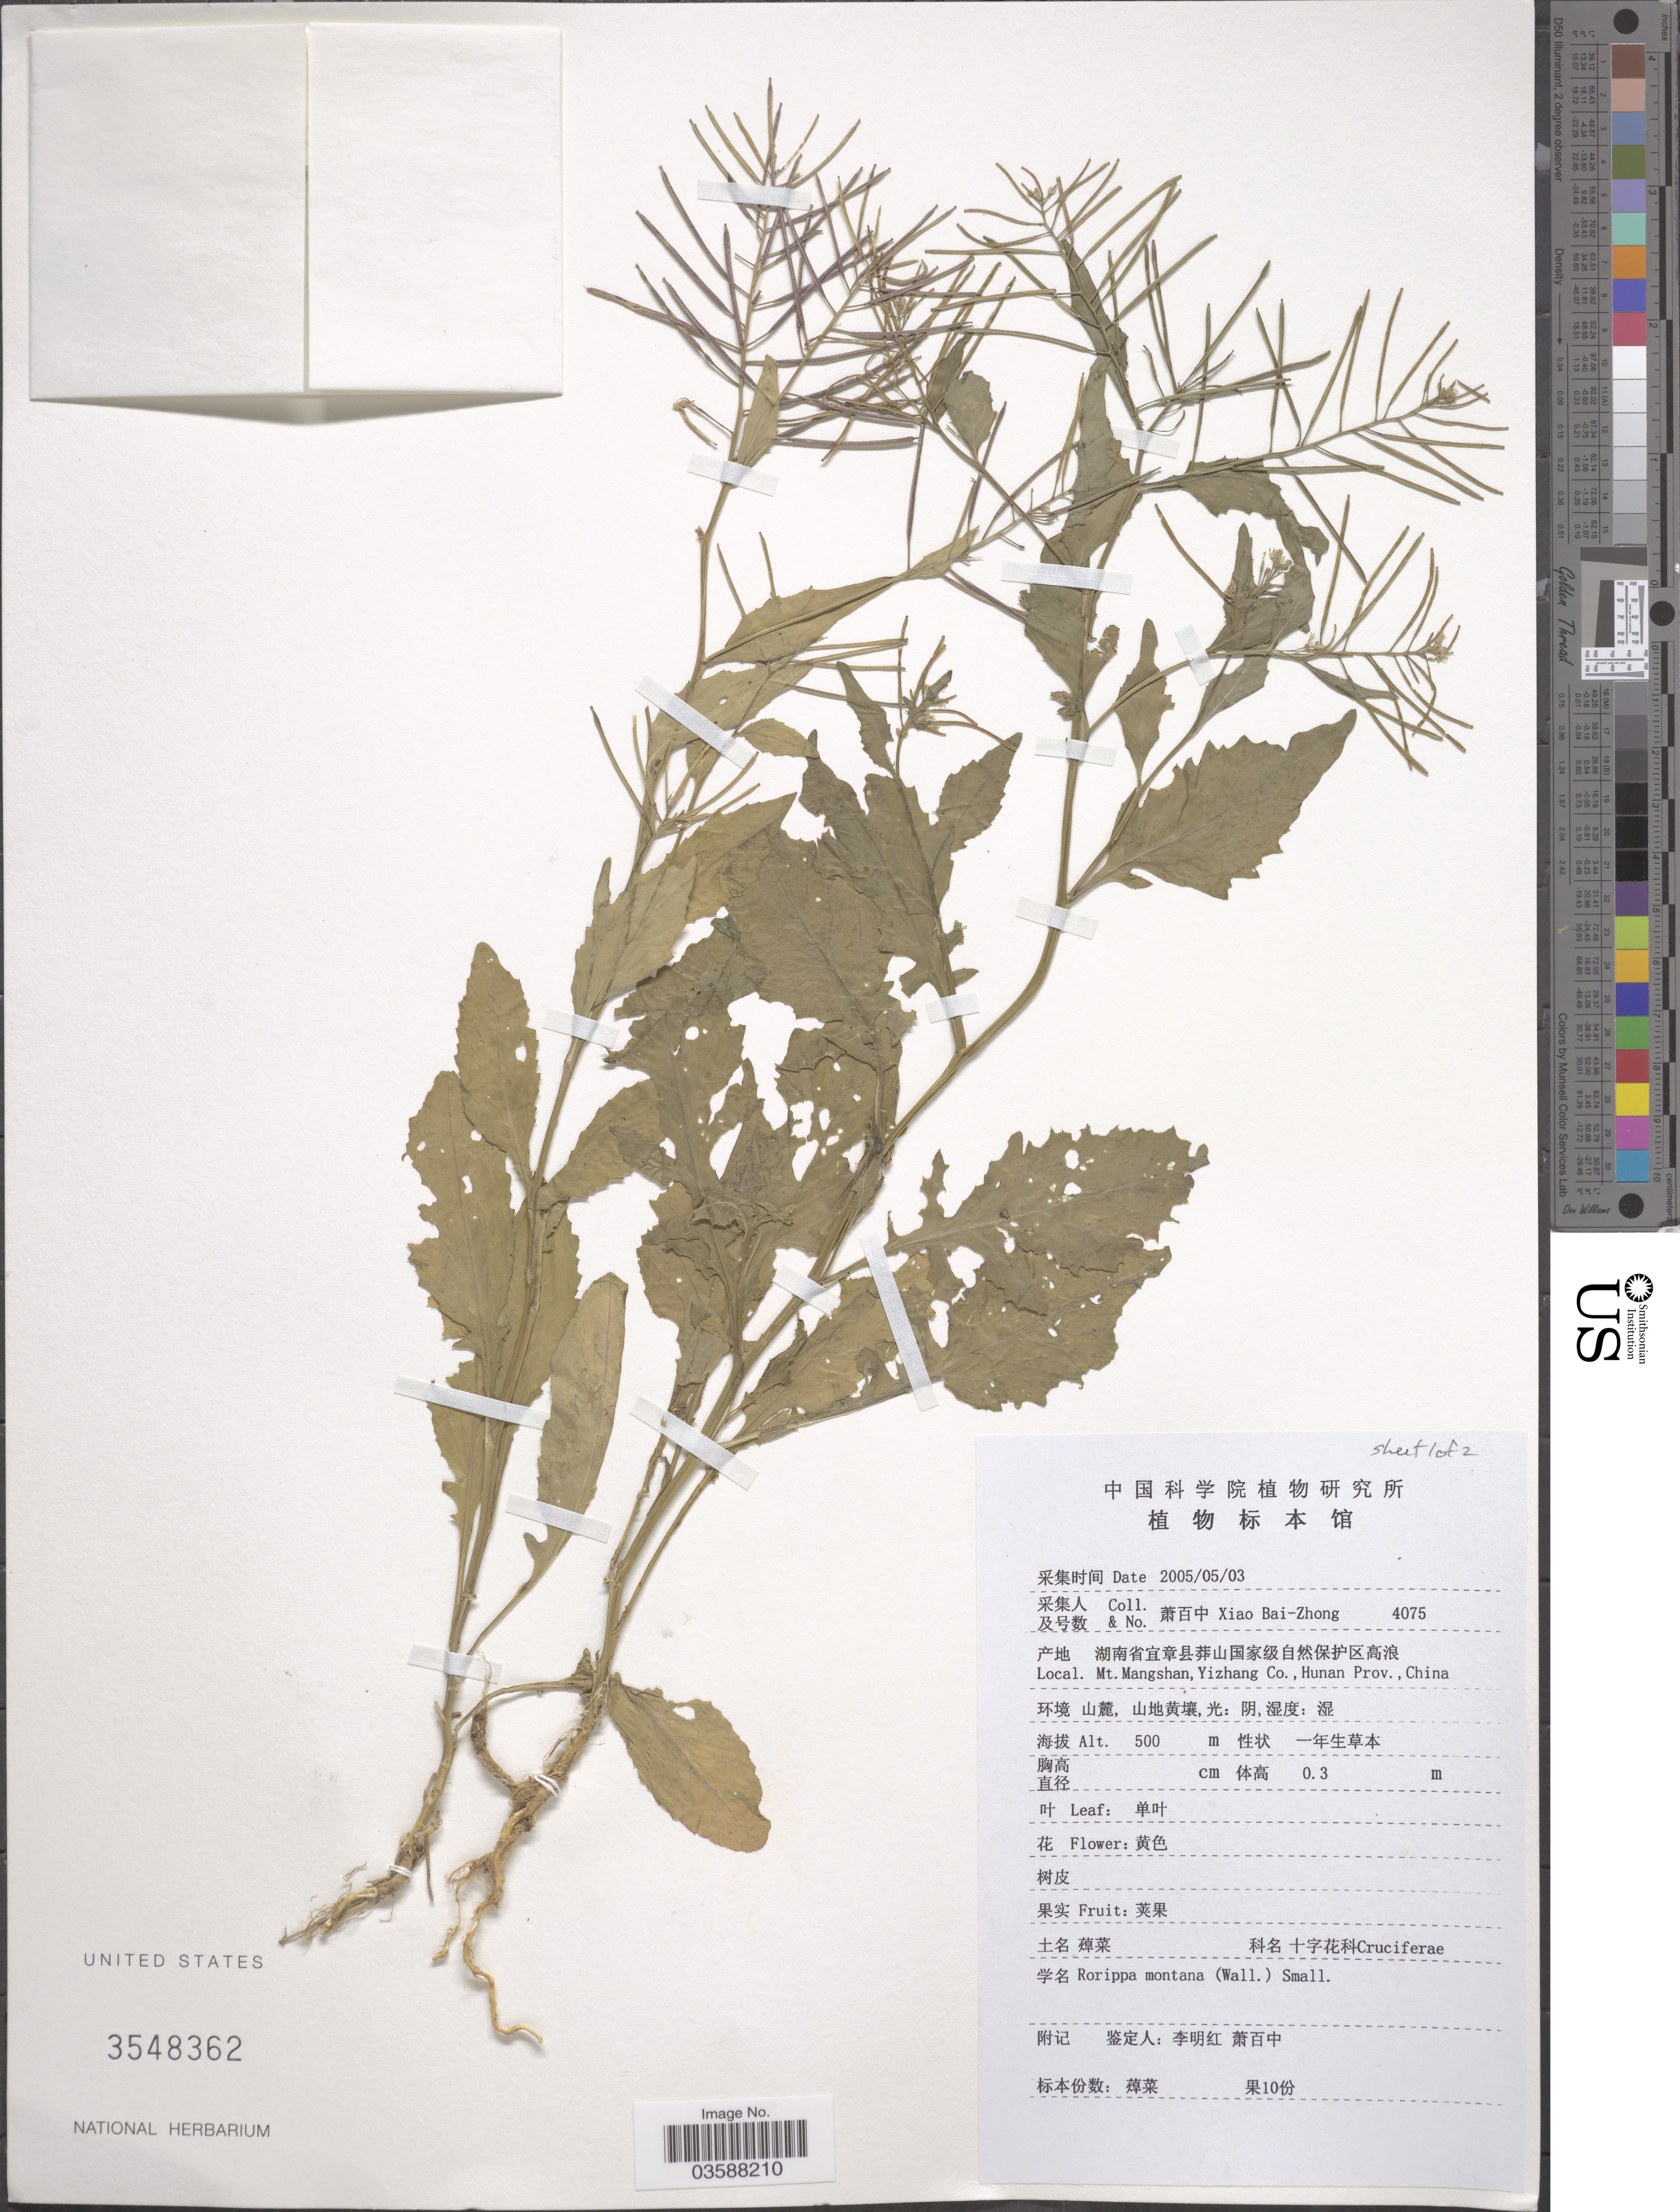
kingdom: Plantae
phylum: Tracheophyta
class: Magnoliopsida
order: Brassicales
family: Brassicaceae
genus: Rorippa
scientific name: Rorippa indica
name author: (L.) Hiern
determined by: Strong, M. T., (US), Smithsonian Institution - National Museum of Natural History (UNITED STATES)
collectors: B. Z. Xiao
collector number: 4075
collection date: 2005-05-03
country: China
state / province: Hunan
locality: Mt. Mangshan, Yizhang Co. X.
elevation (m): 500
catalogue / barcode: US 3548362